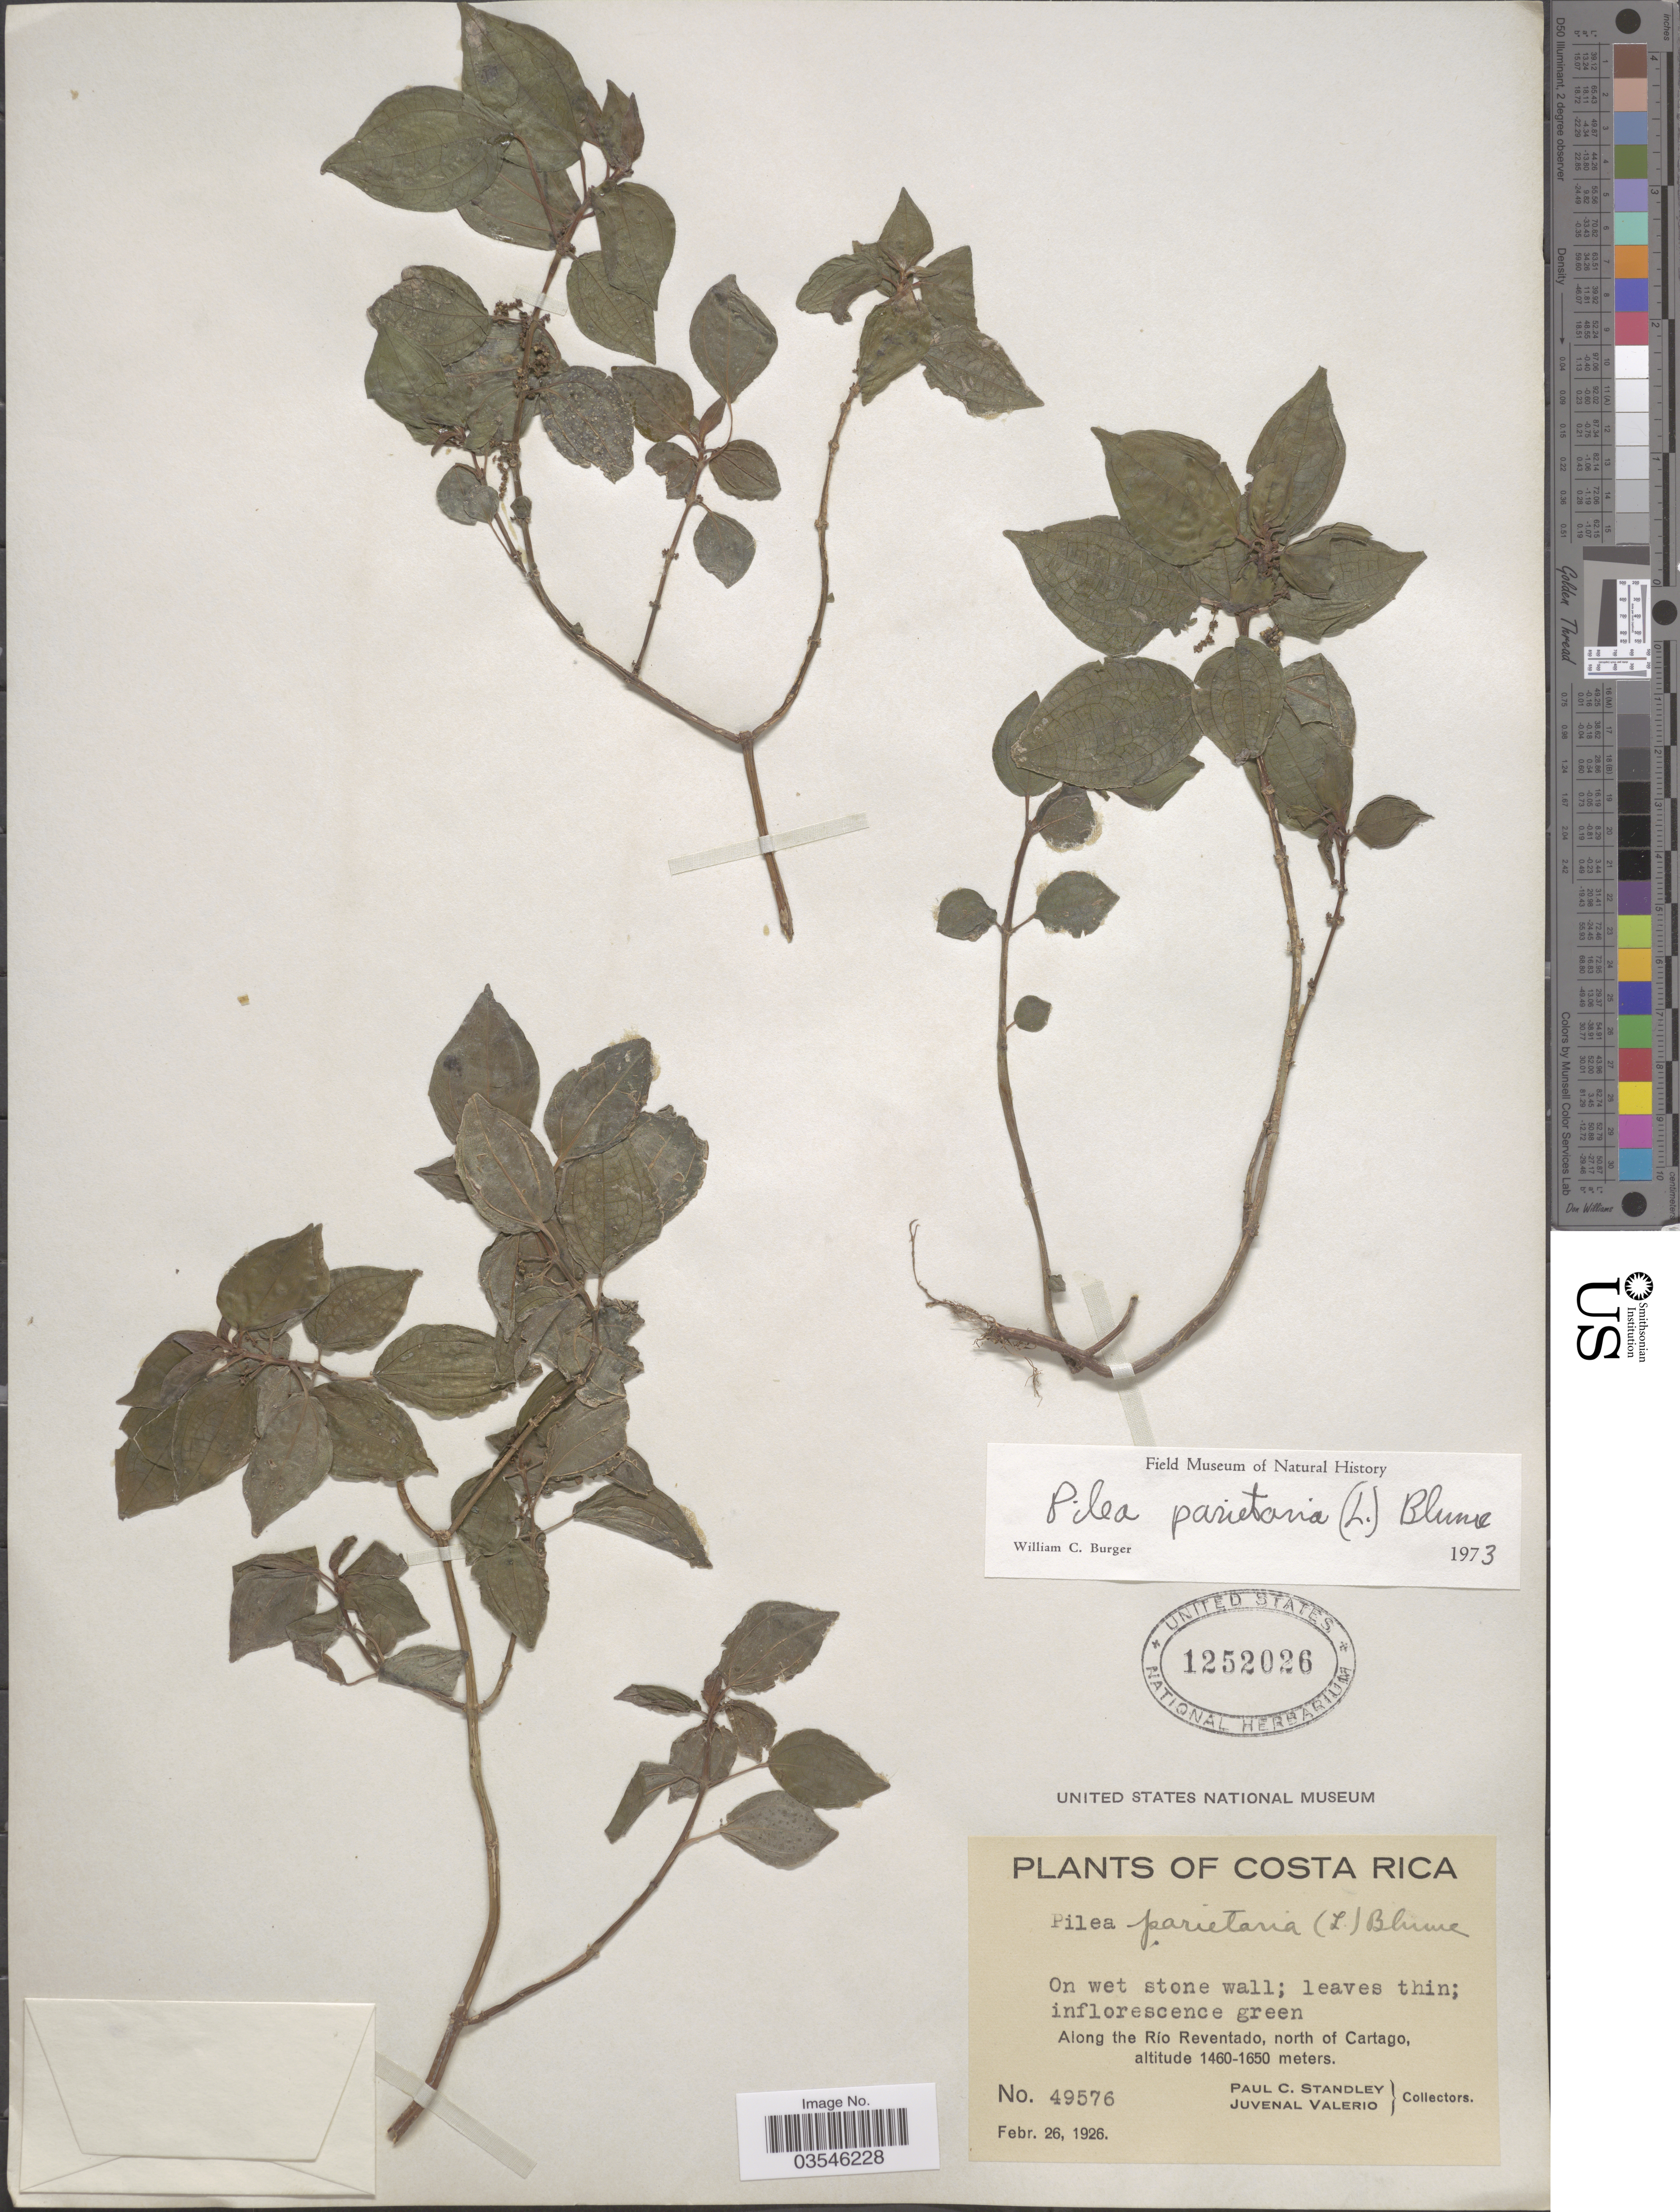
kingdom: Plantae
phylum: Tracheophyta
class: Magnoliopsida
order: Rosales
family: Urticaceae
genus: Pilea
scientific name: Pilea parietaria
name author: (L.) Blume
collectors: P. C. Standley & J. Valerio R.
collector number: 49576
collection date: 1926-02-26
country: Costa Rica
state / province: Cartago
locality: Along the Río Reventado, north of Cartago.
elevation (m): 1460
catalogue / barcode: US 1252026